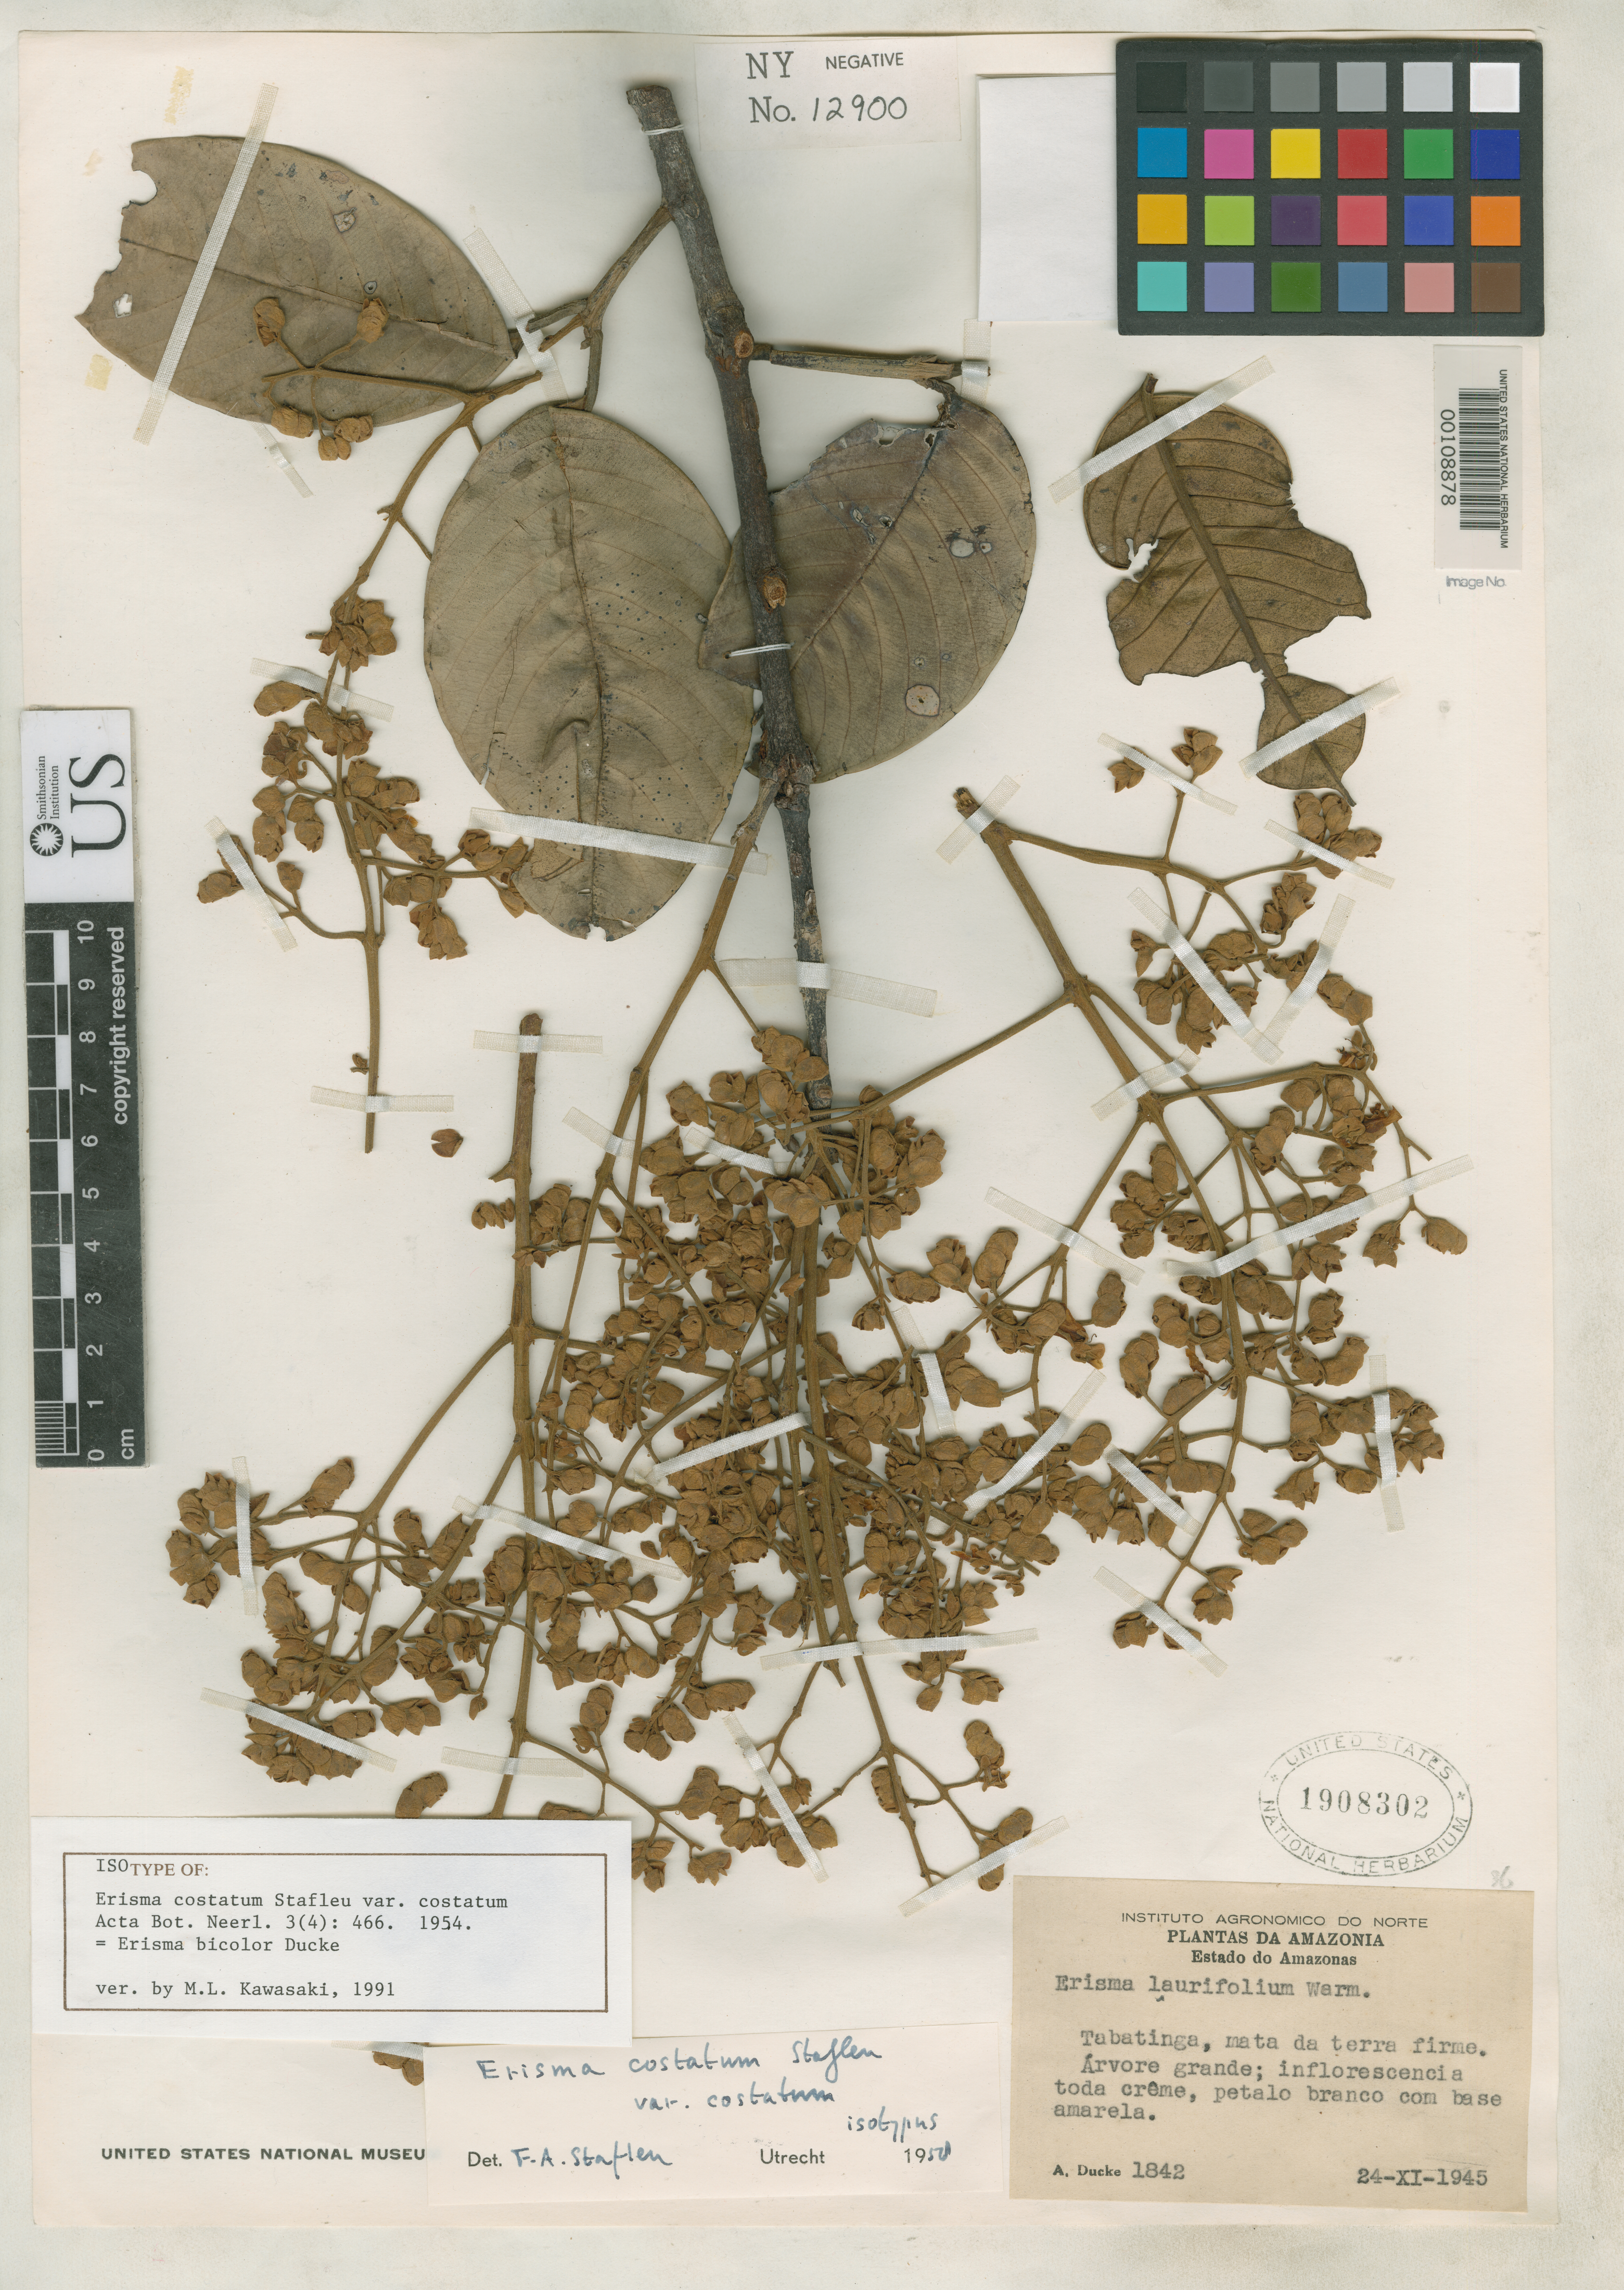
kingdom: Plantae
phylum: Tracheophyta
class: Magnoliopsida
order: Myrtales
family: Vochysiaceae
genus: Erisma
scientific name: Erisma costatum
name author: Stafleu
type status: Isotype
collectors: A. Ducke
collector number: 1842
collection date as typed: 24 Nov 1945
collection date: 1945-11-24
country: Brazil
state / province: Amazonas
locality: Tabatinga.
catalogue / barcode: US 1908302